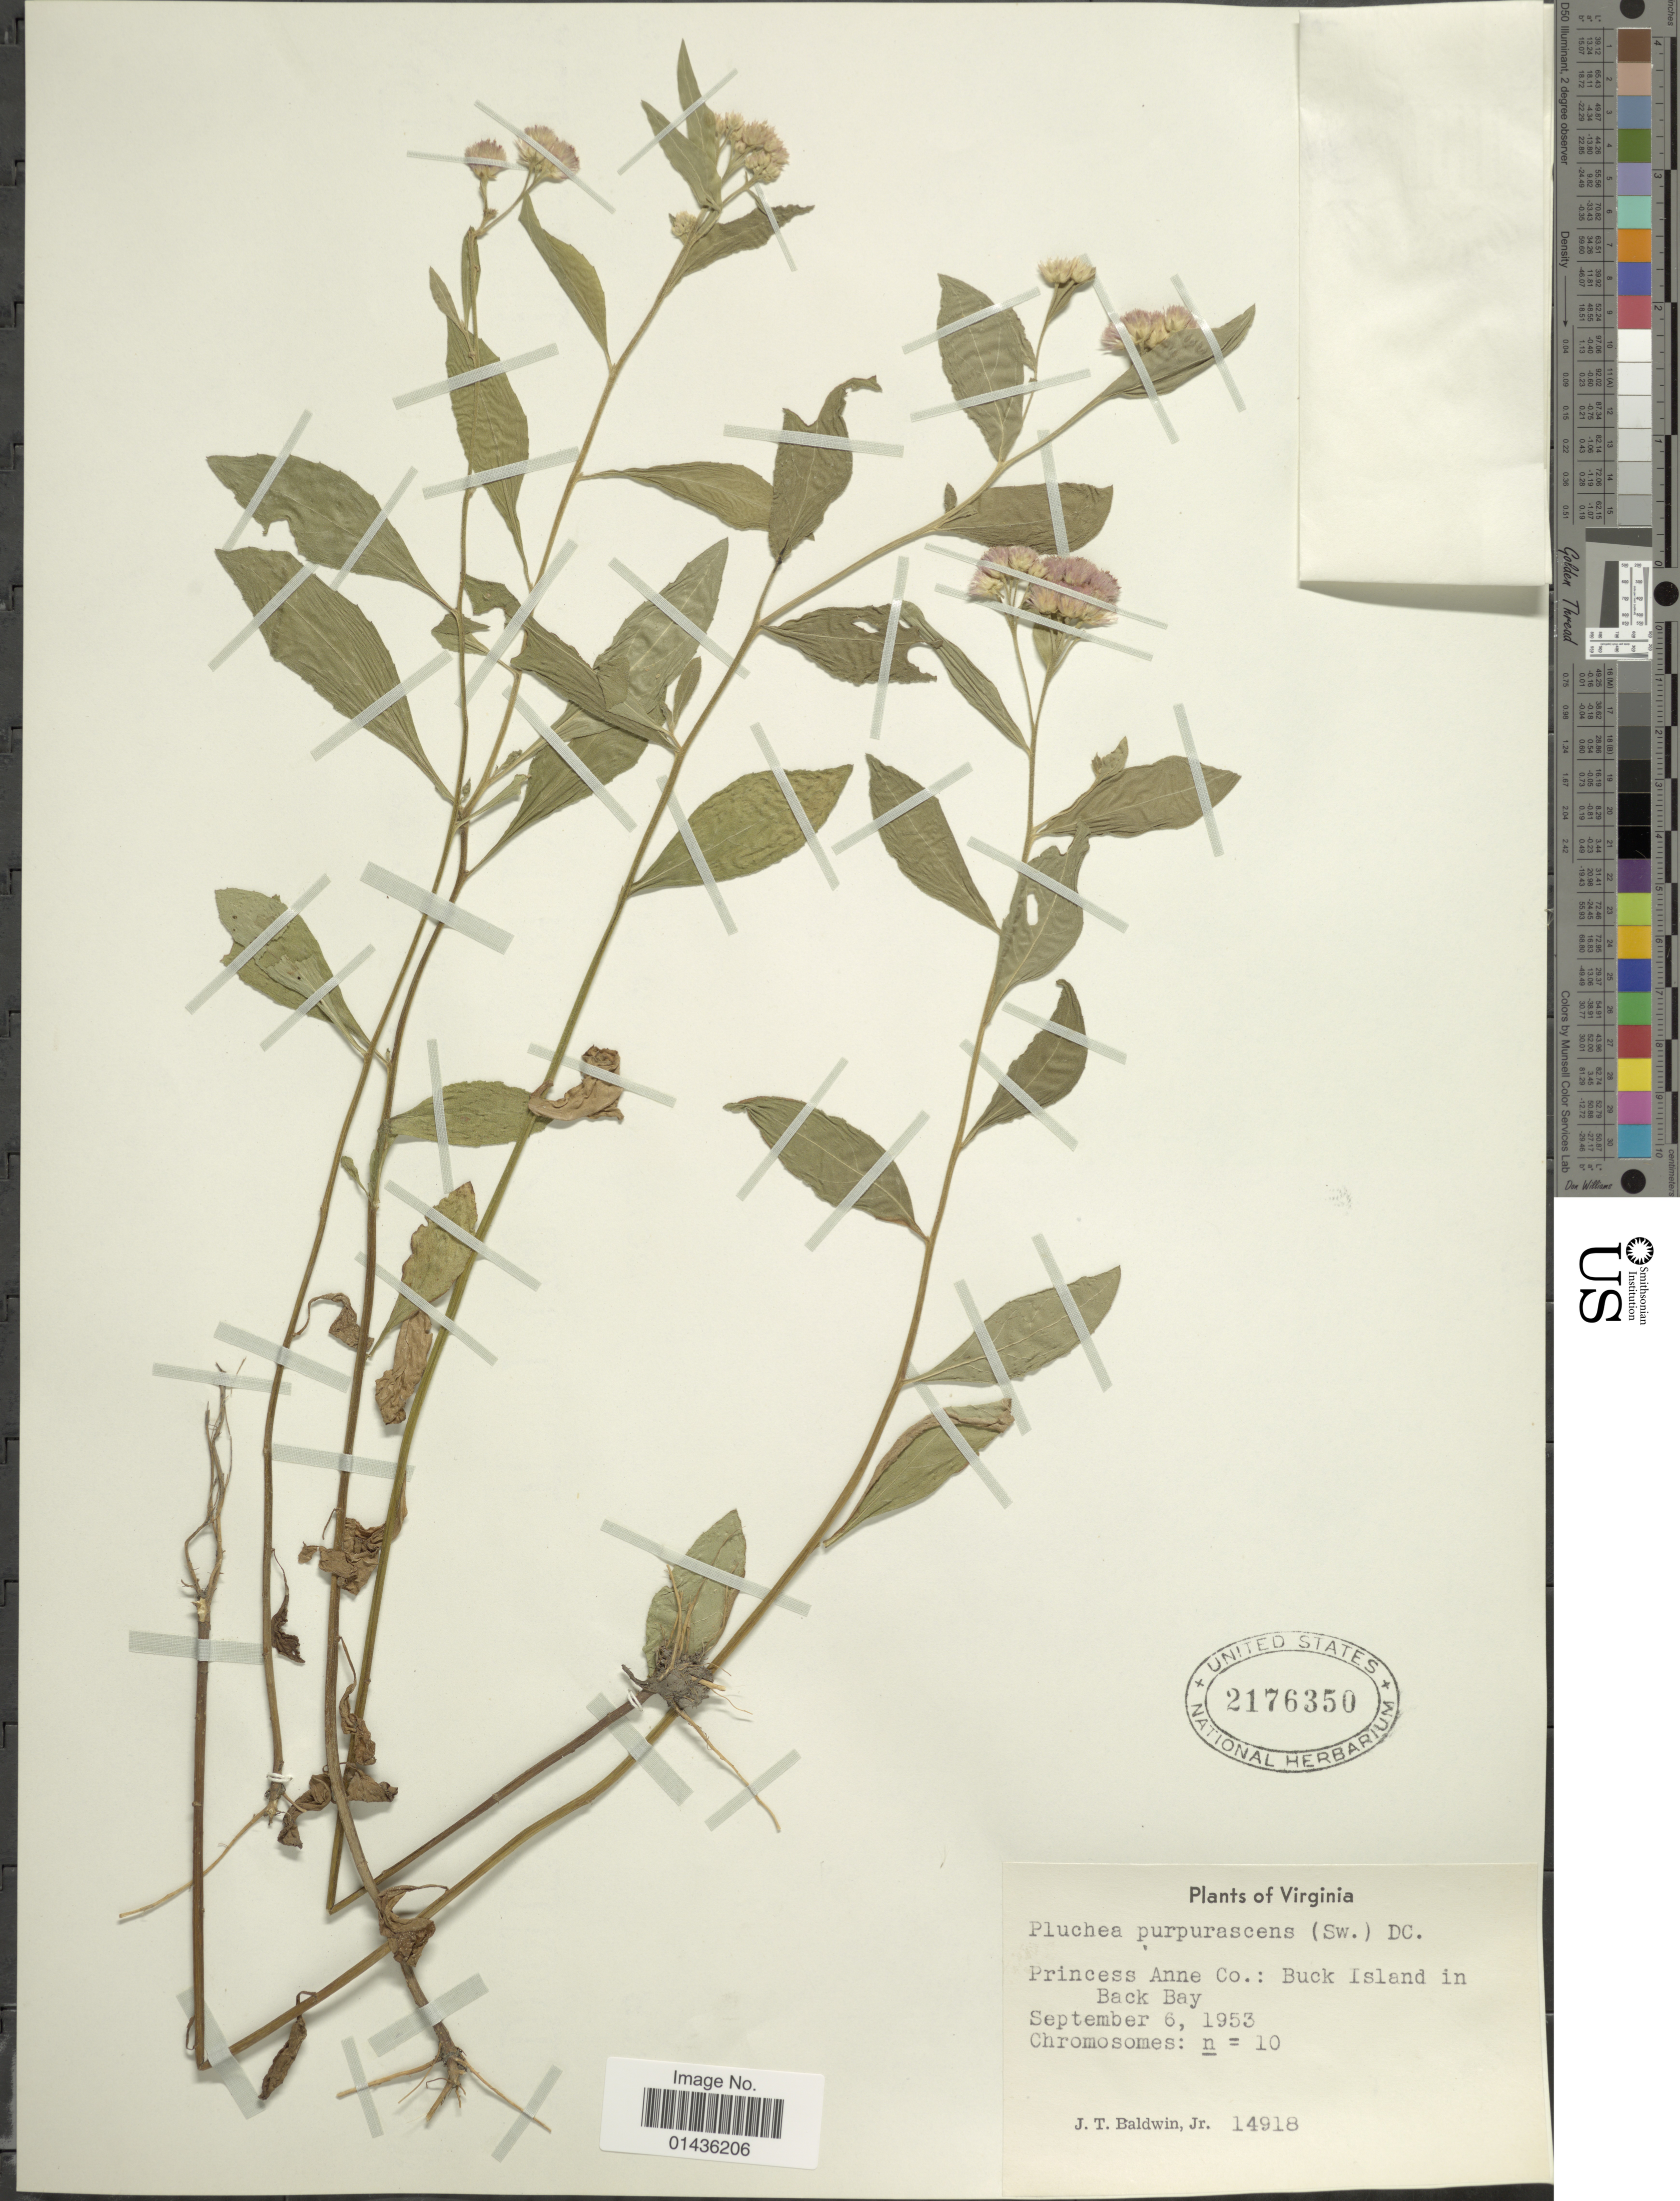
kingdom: Plantae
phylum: Tracheophyta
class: Magnoliopsida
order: Asterales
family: Asteraceae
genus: Pluchea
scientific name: Pluchea odorata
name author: (L.) Cass.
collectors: J. T. Baldwin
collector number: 14918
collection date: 1953-09-06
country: United States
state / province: Virginia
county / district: City of Virginia Beach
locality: Buck Island in Back Bay (as Princess Anne County.[= City of Virginia Beach, in part.])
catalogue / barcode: US 2176350